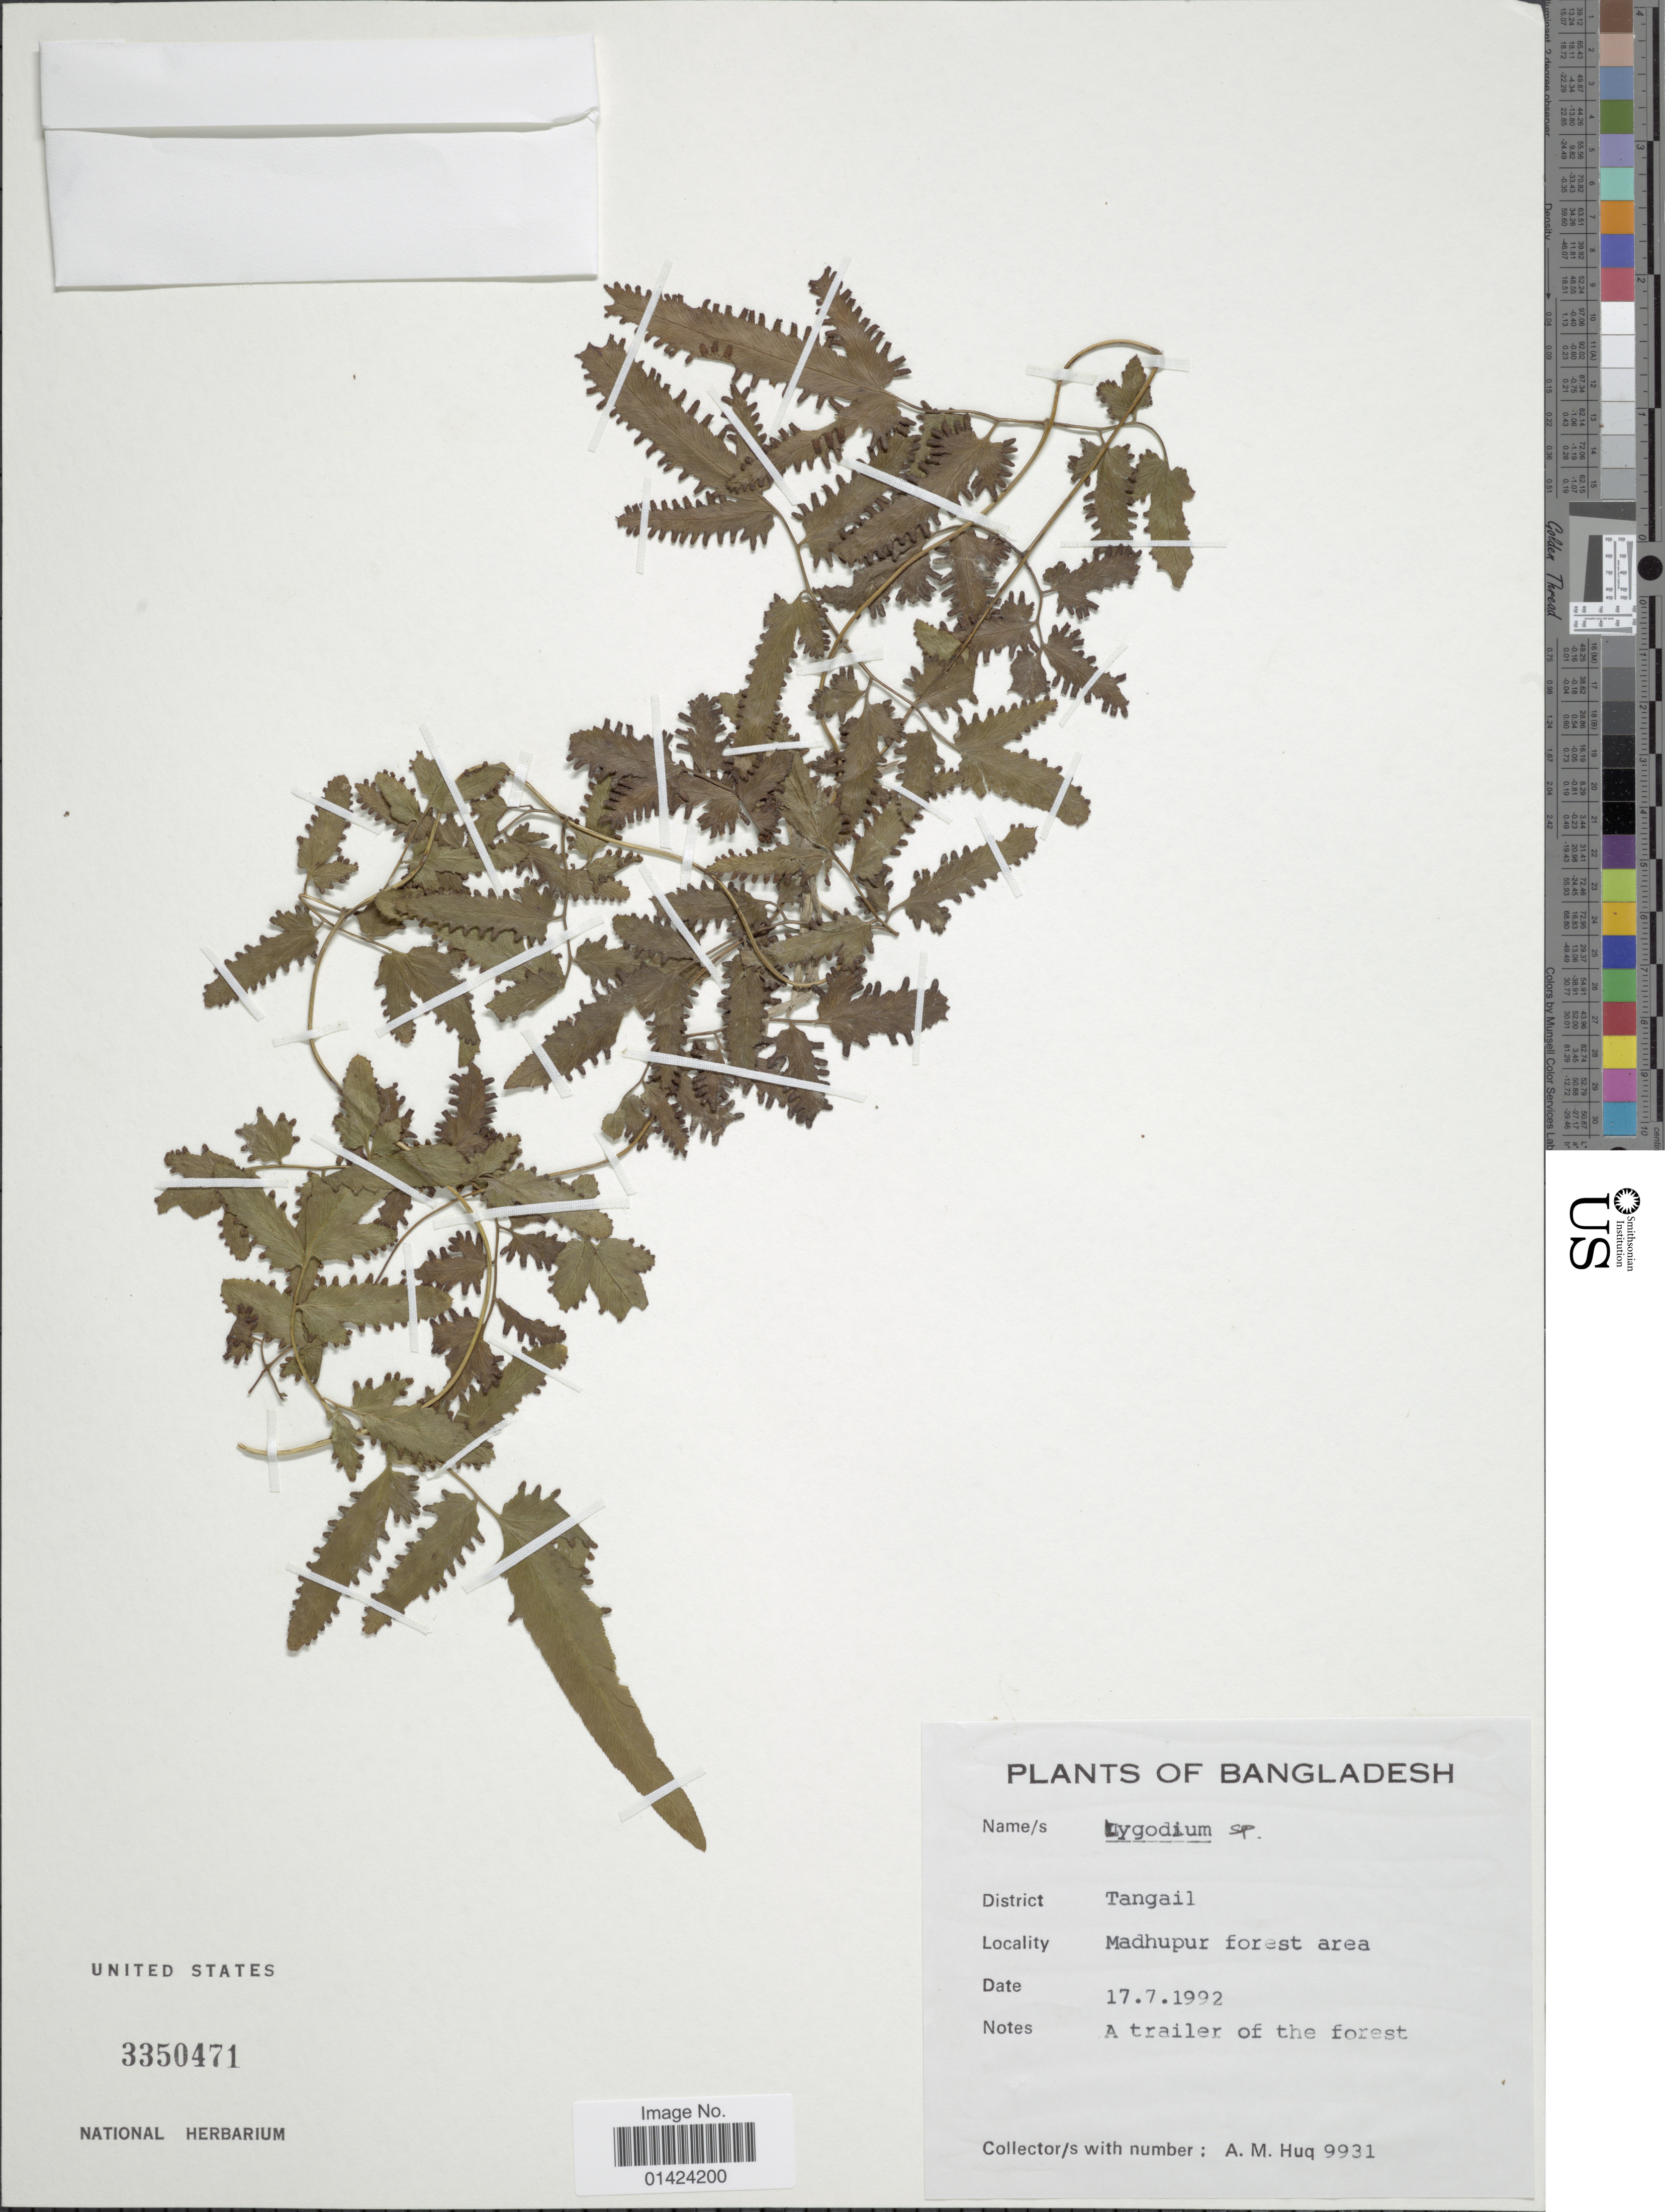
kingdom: Plantae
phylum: Tracheophyta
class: Polypodiopsida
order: Schizaeales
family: Lygodiaceae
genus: Lygodium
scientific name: Lygodium flexuosum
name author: Sw.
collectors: A. M. Huq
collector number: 9931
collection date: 1992-07-17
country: Bangladesh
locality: District Tangail. Madhupur forest area.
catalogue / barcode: US 3350471